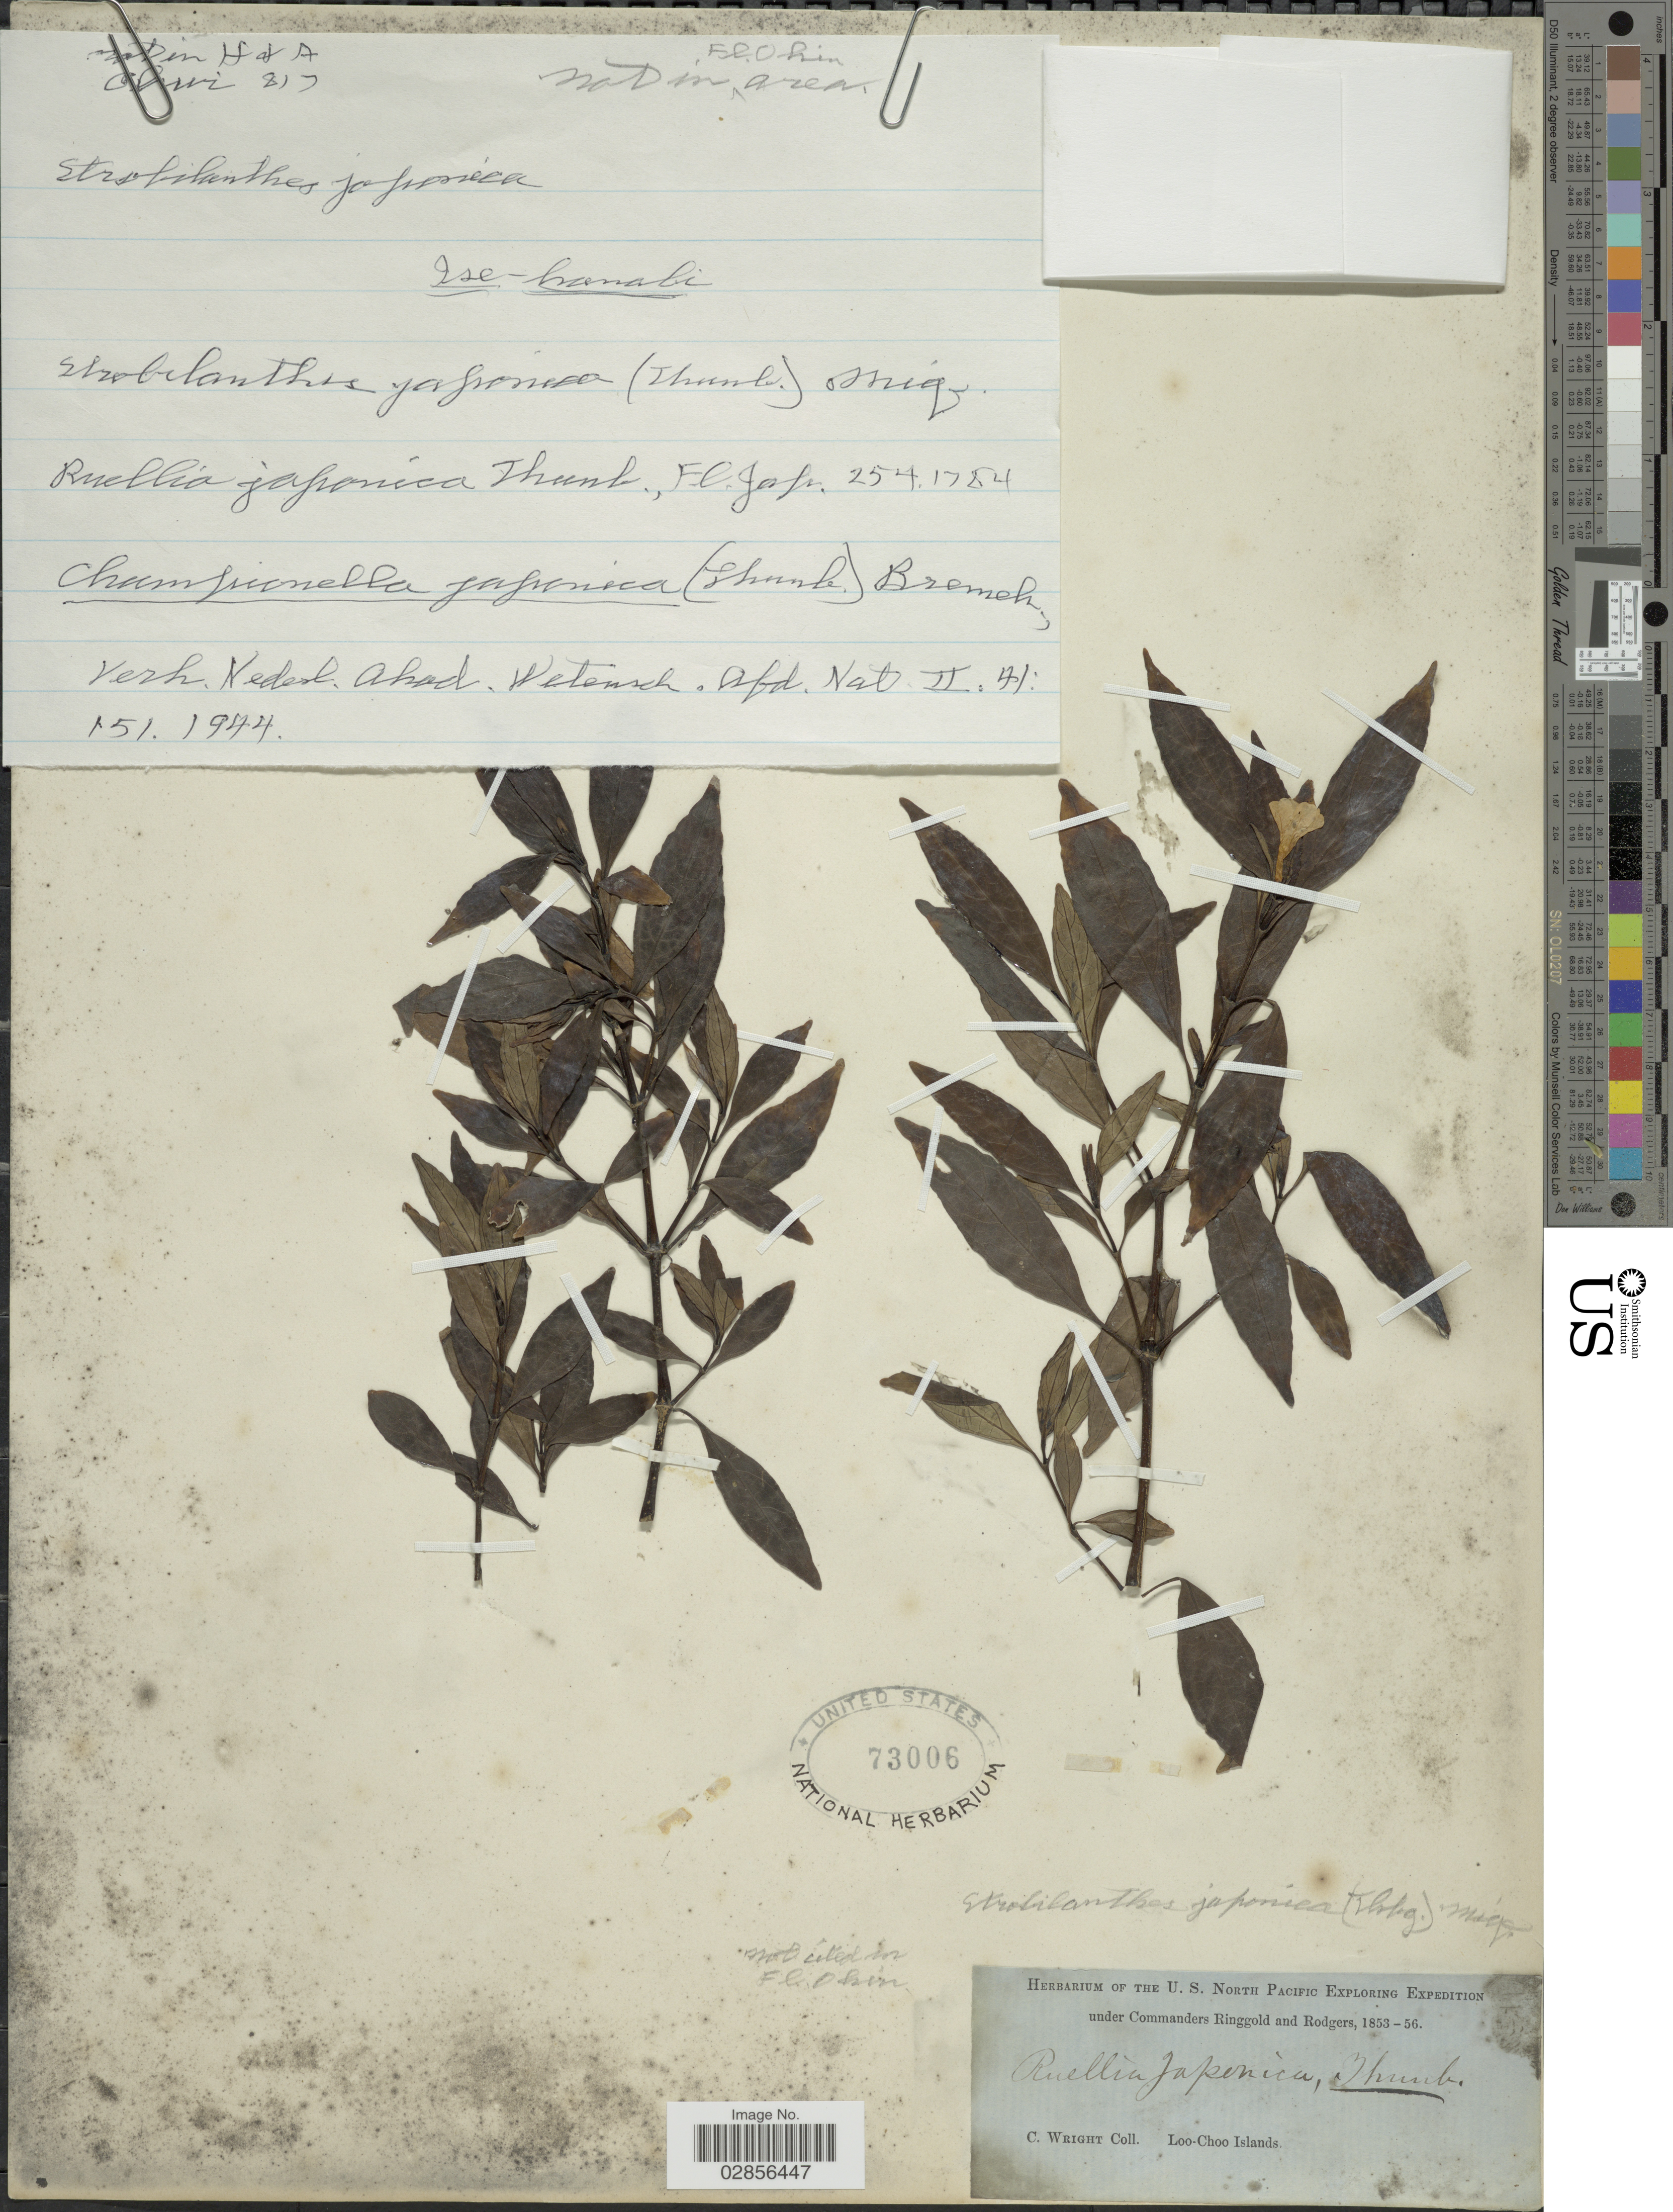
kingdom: Plantae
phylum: Tracheophyta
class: Magnoliopsida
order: Lamiales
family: Acanthaceae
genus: Strobilanthes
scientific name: Strobilanthes japonica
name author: (Thunb.) Miq.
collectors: C. Wright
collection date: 1853/1856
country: Japan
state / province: Okinawa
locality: U.S. North Pacific. Loo-Choo Islands.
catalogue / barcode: US 73006